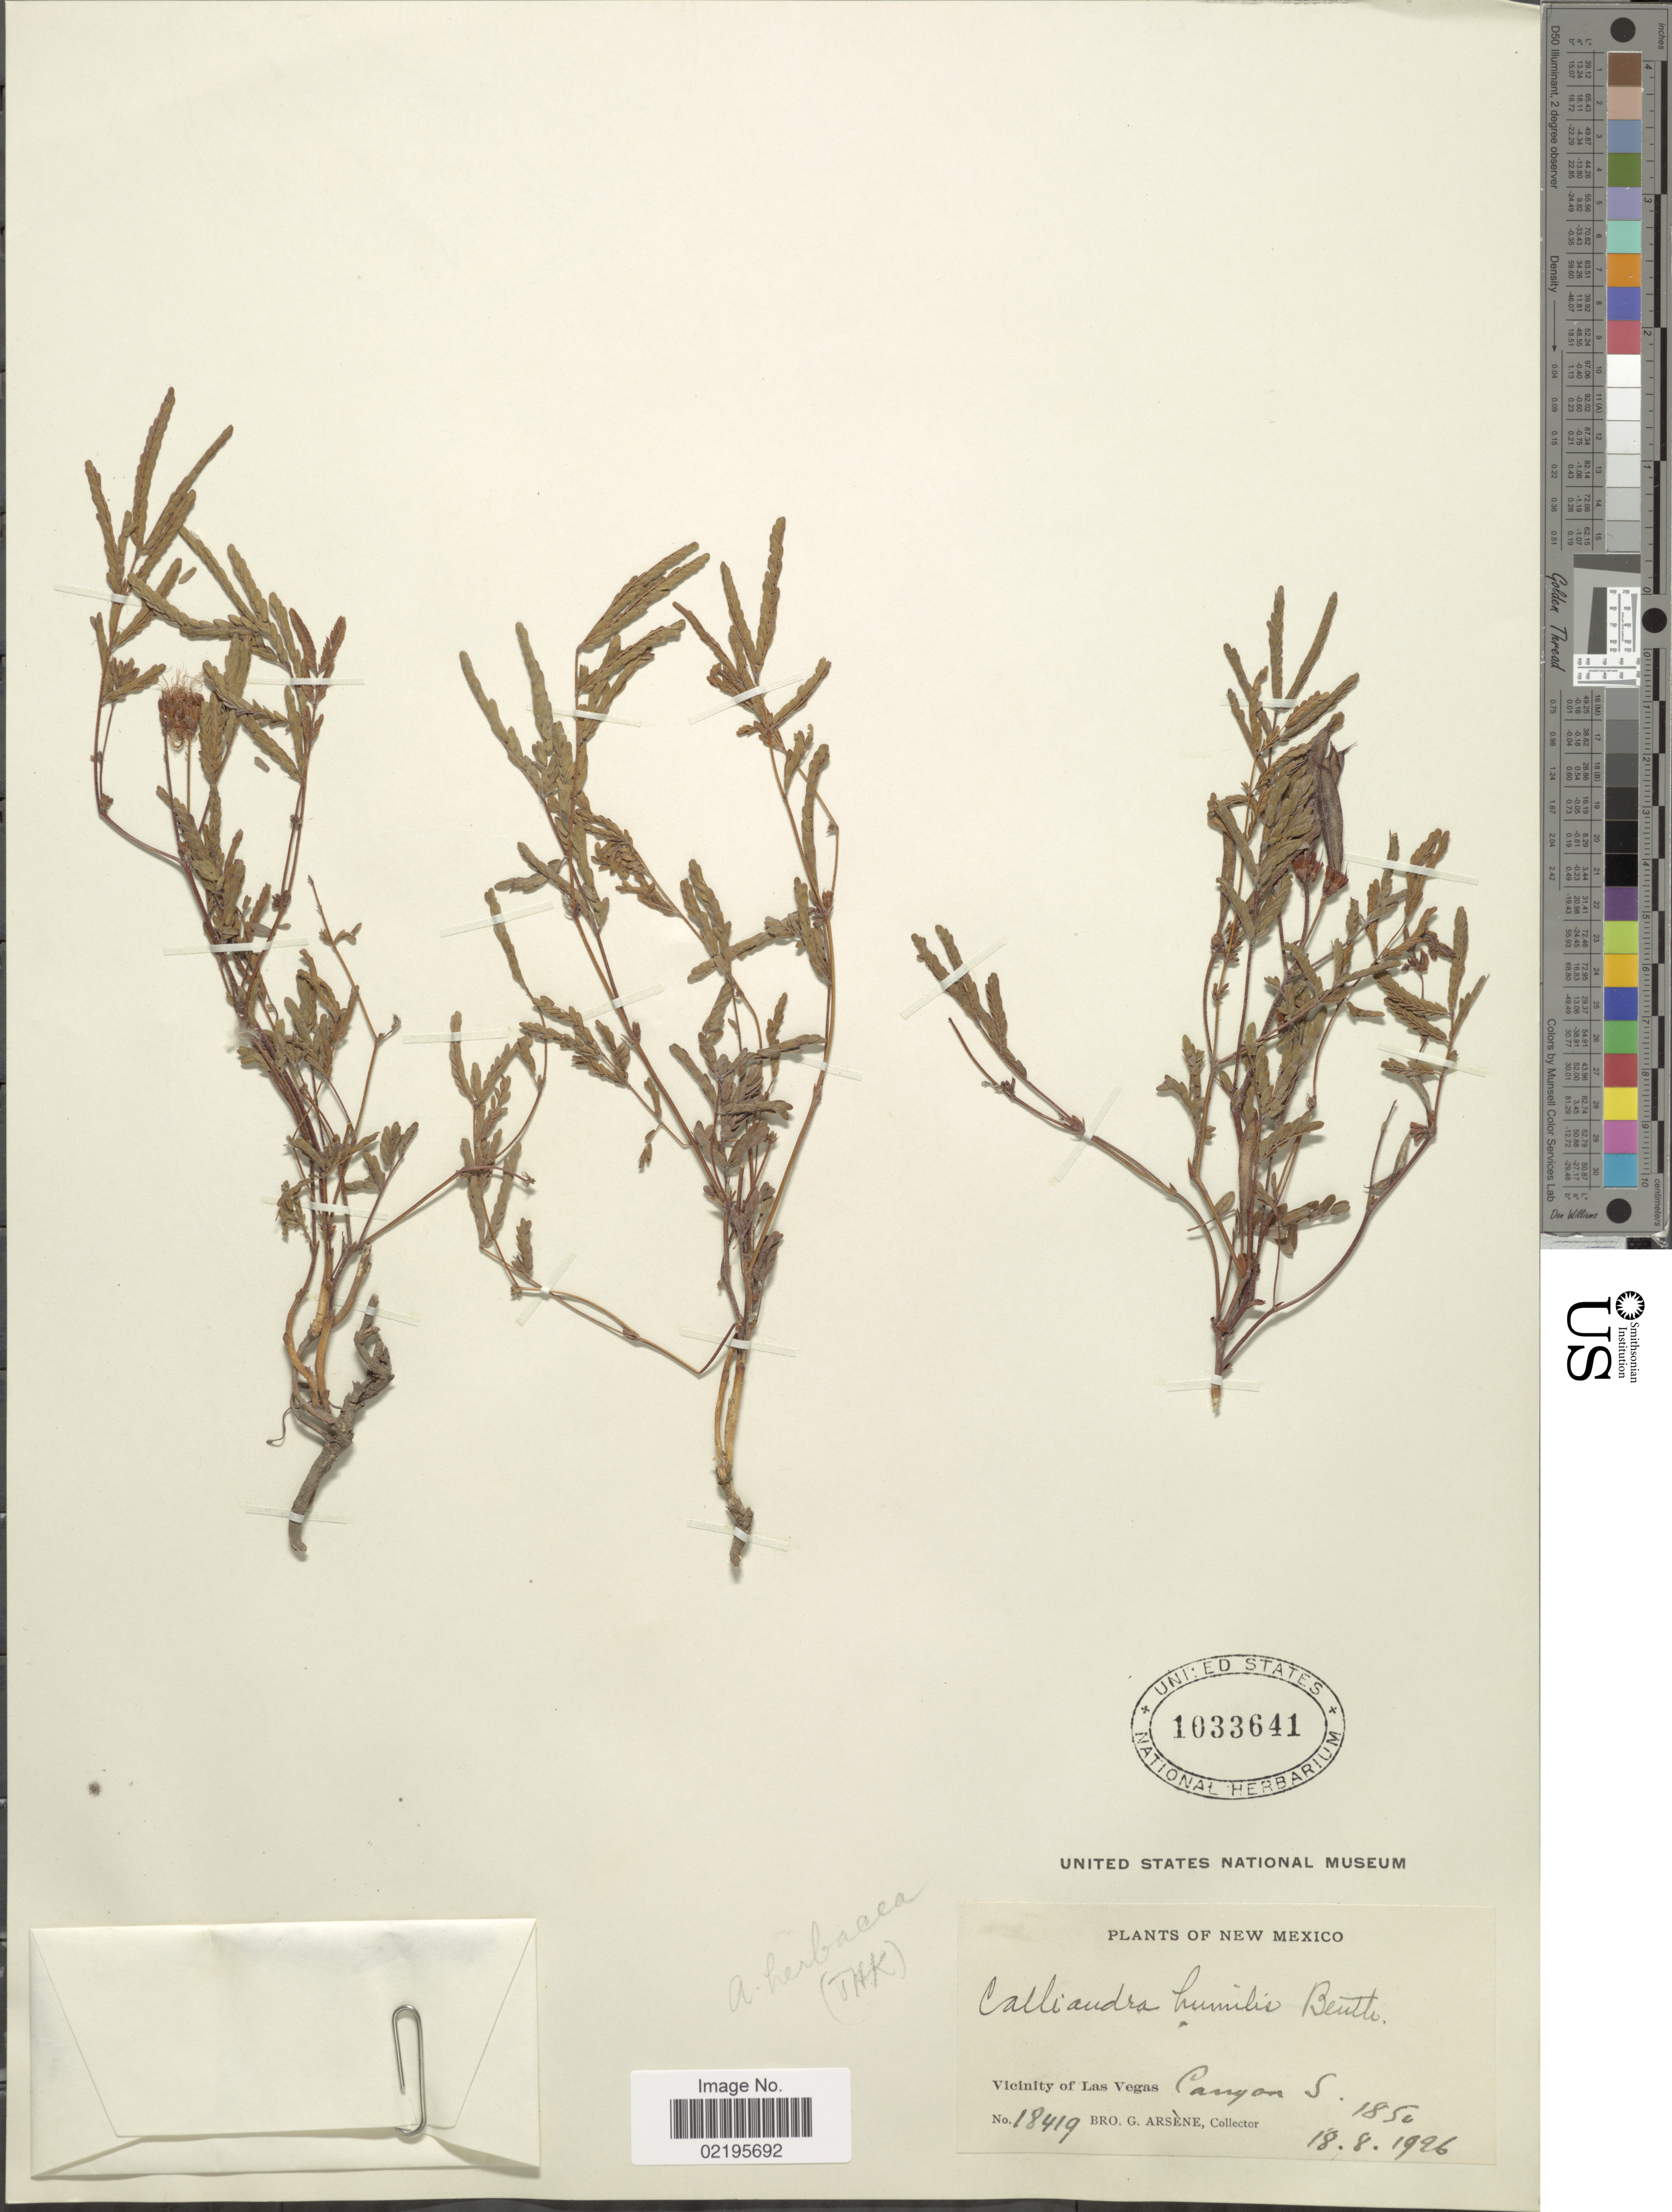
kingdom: Plantae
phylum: Tracheophyta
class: Magnoliopsida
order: Fabales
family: Fabaceae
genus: Calliandra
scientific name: Calliandra humilis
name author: Benth.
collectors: F. Hyacinth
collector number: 18419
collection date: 1926-08-18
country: United States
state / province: New Mexico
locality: Vicinity of Las Vegas, Canyon S.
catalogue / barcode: US 1033641